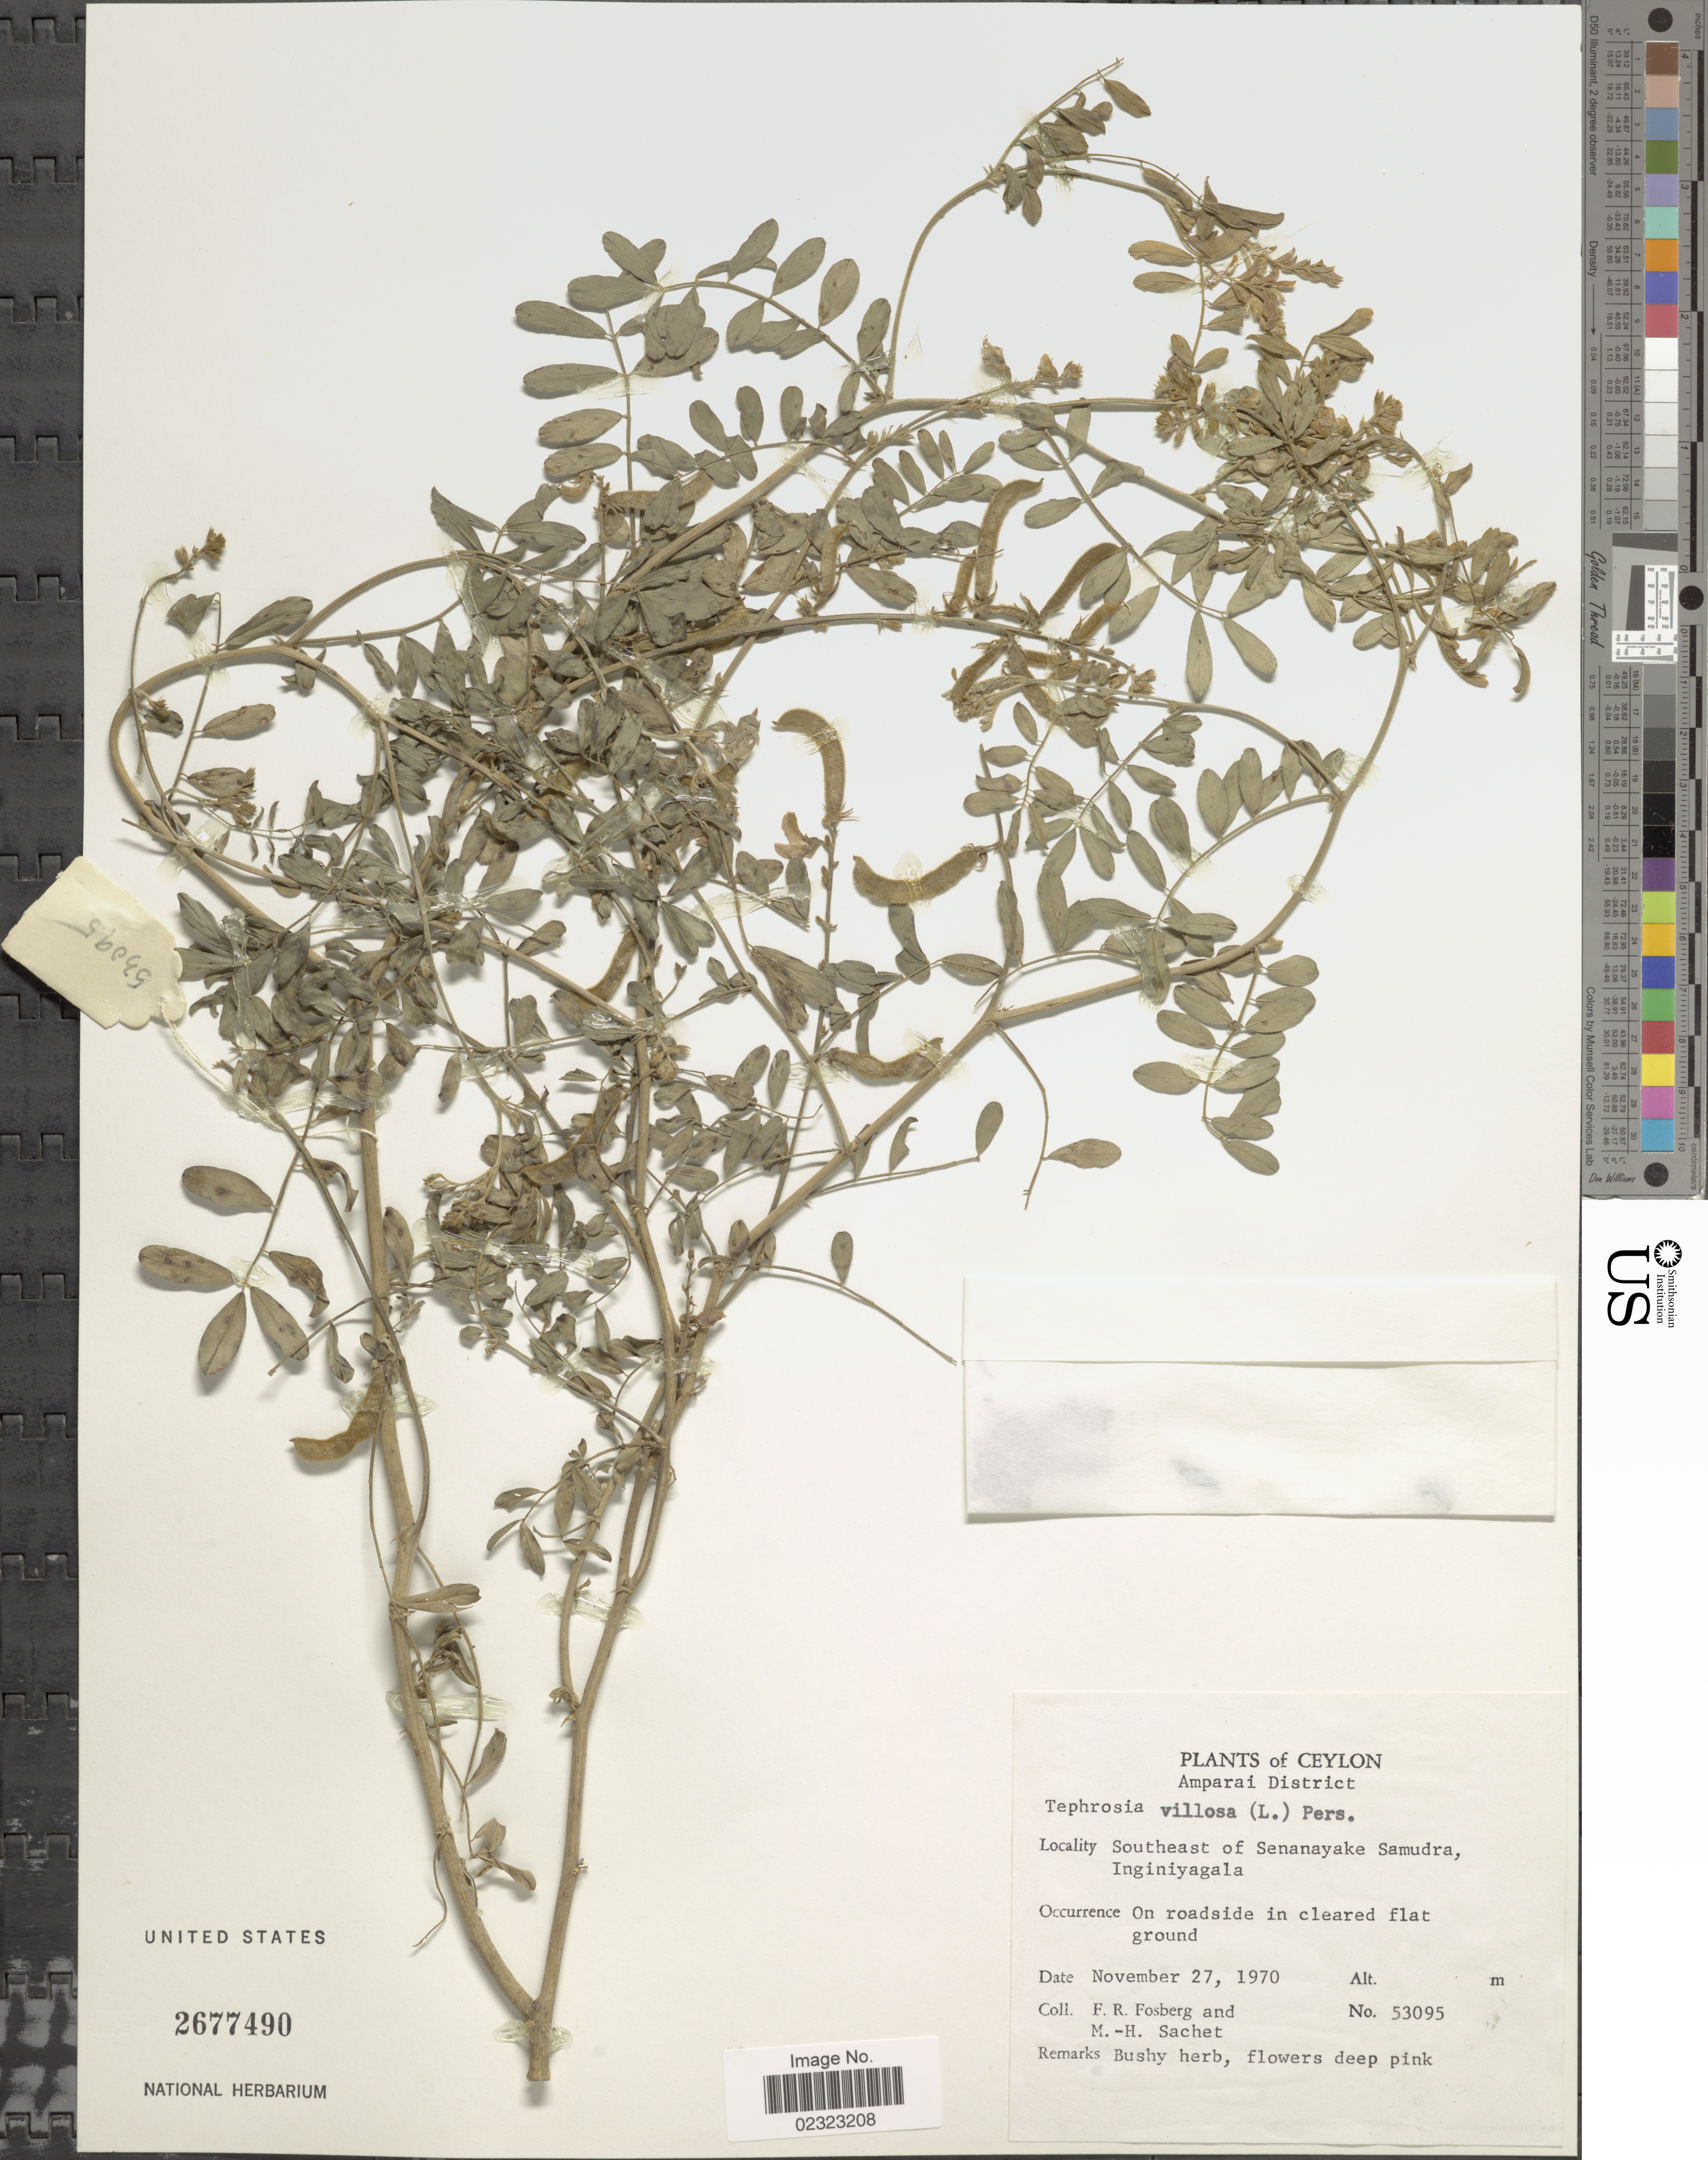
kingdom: Plantae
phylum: Tracheophyta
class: Magnoliopsida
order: Fabales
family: Fabaceae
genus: Tephrosia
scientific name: Tephrosia villosa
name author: Pers.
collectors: F. R. Fosberg & M.-H. Sachet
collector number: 53095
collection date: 1970-11-27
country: Sri Lanka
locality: Ceylon. Amparai District. Southeast of Senenayake Samudra, Inginiyagala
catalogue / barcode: US 2677490